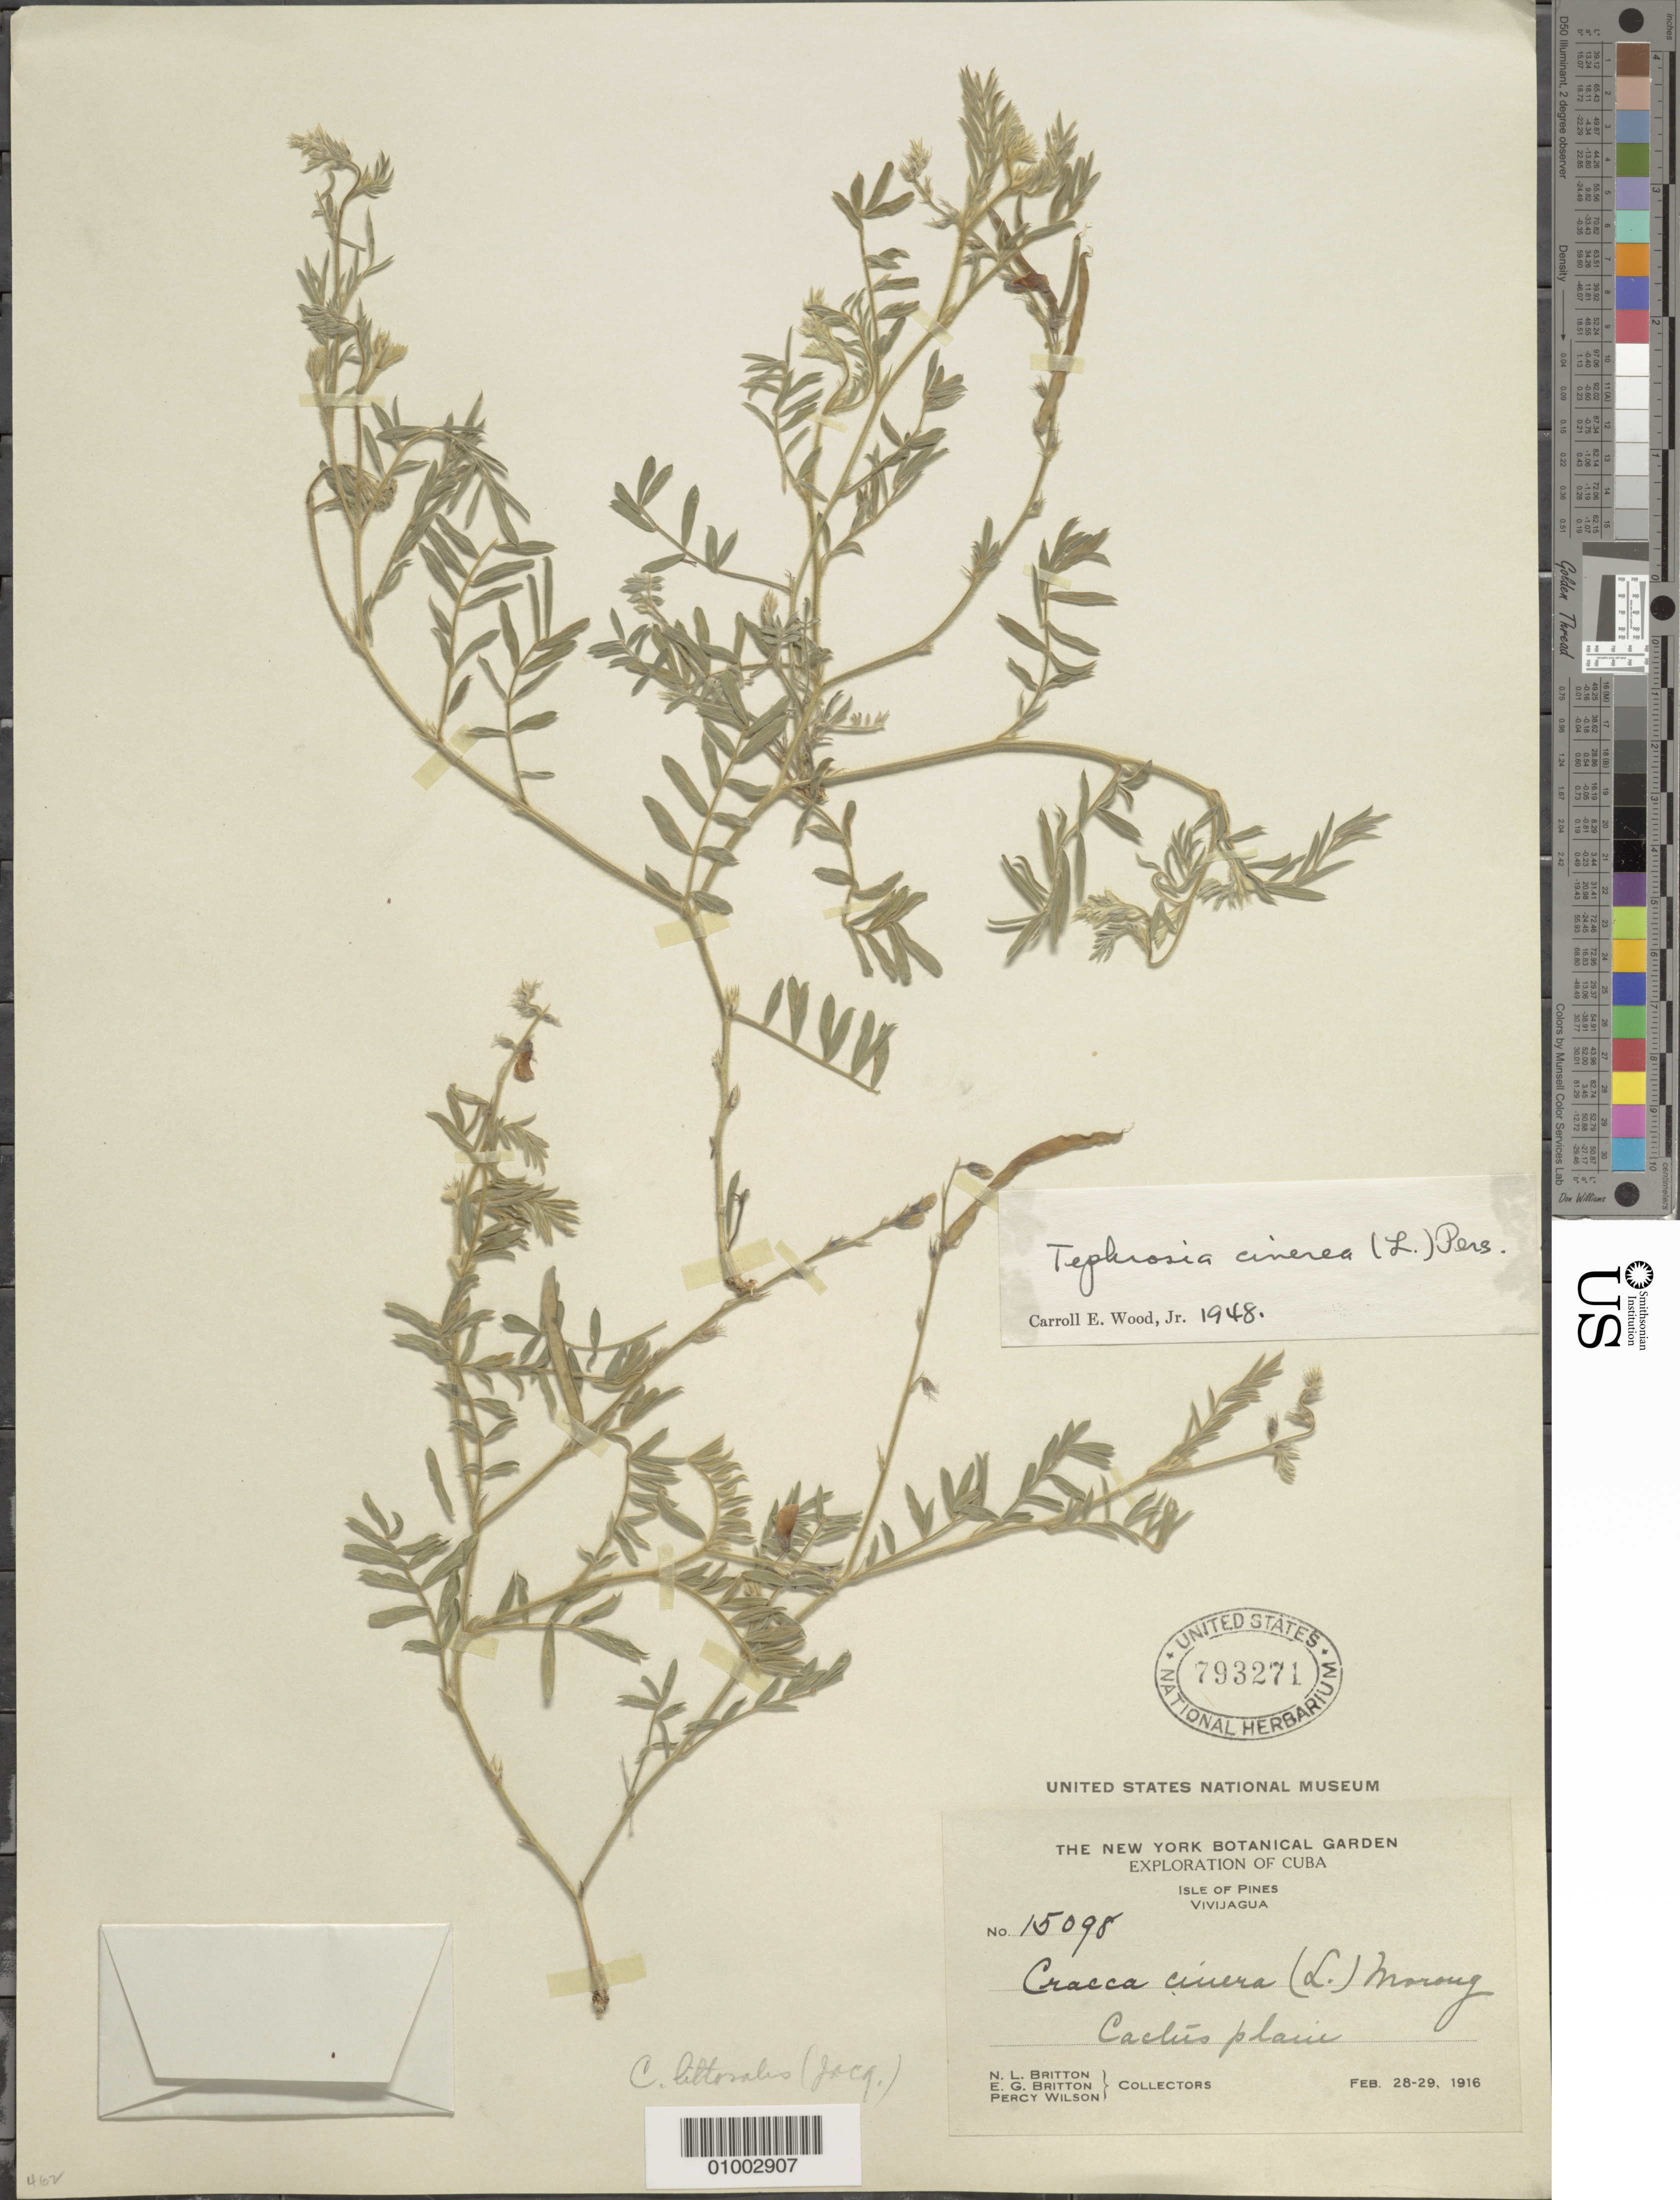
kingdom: Plantae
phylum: Tracheophyta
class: Magnoliopsida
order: Fabales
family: Fabaceae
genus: Tephrosia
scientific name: Tephrosia cinerea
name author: (L.) Pers.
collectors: E. G. Britton, N. Britton & P. Wilson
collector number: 15098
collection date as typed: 28 Feb 1916 to 29 Feb 1916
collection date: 1916-02-28/1916-02-29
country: Cuba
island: Isla de la Juventud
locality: Isle of Pines, Vivijagua, Cactus plains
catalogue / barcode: US 793271